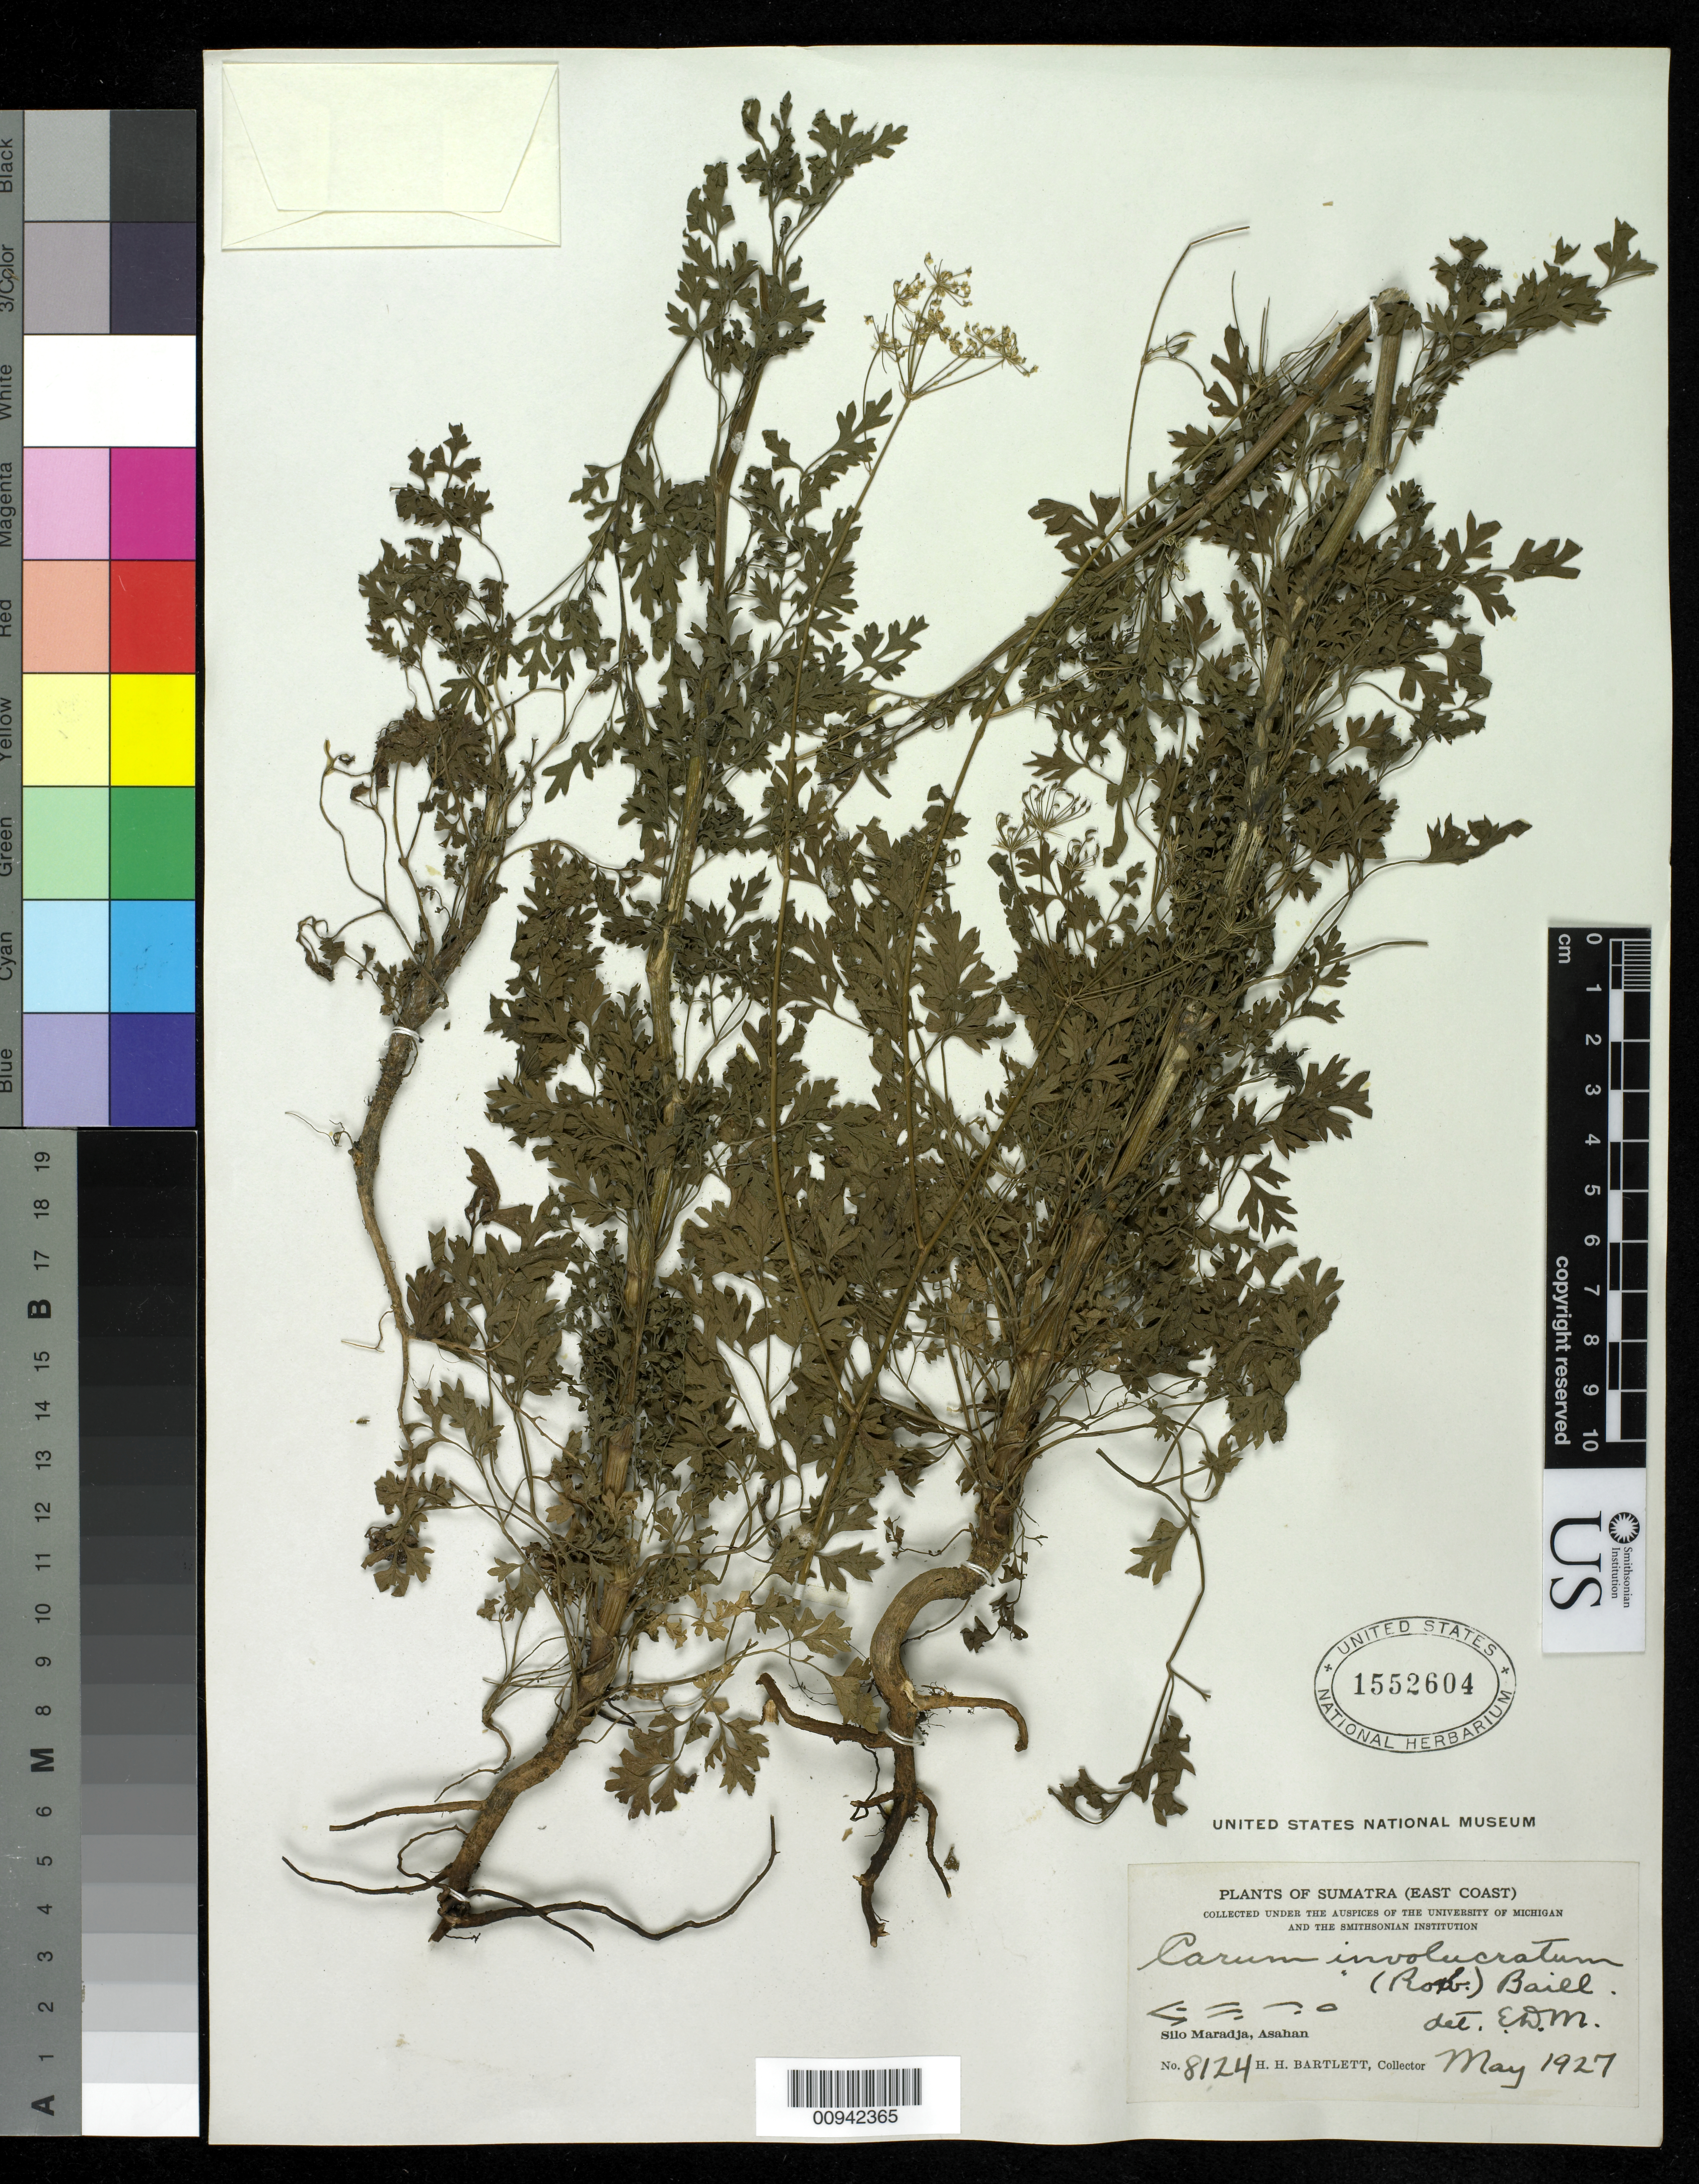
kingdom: Plantae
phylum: Tracheophyta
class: Magnoliopsida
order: Apiales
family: Apiaceae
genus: Carum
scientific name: Carum involucratum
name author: Baill.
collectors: H. H. Bartlett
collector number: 8124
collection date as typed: May 1927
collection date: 1927-05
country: Indonesia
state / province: Sumatra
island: Sumatra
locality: Silo Maradja, Asahan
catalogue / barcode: US 1552604